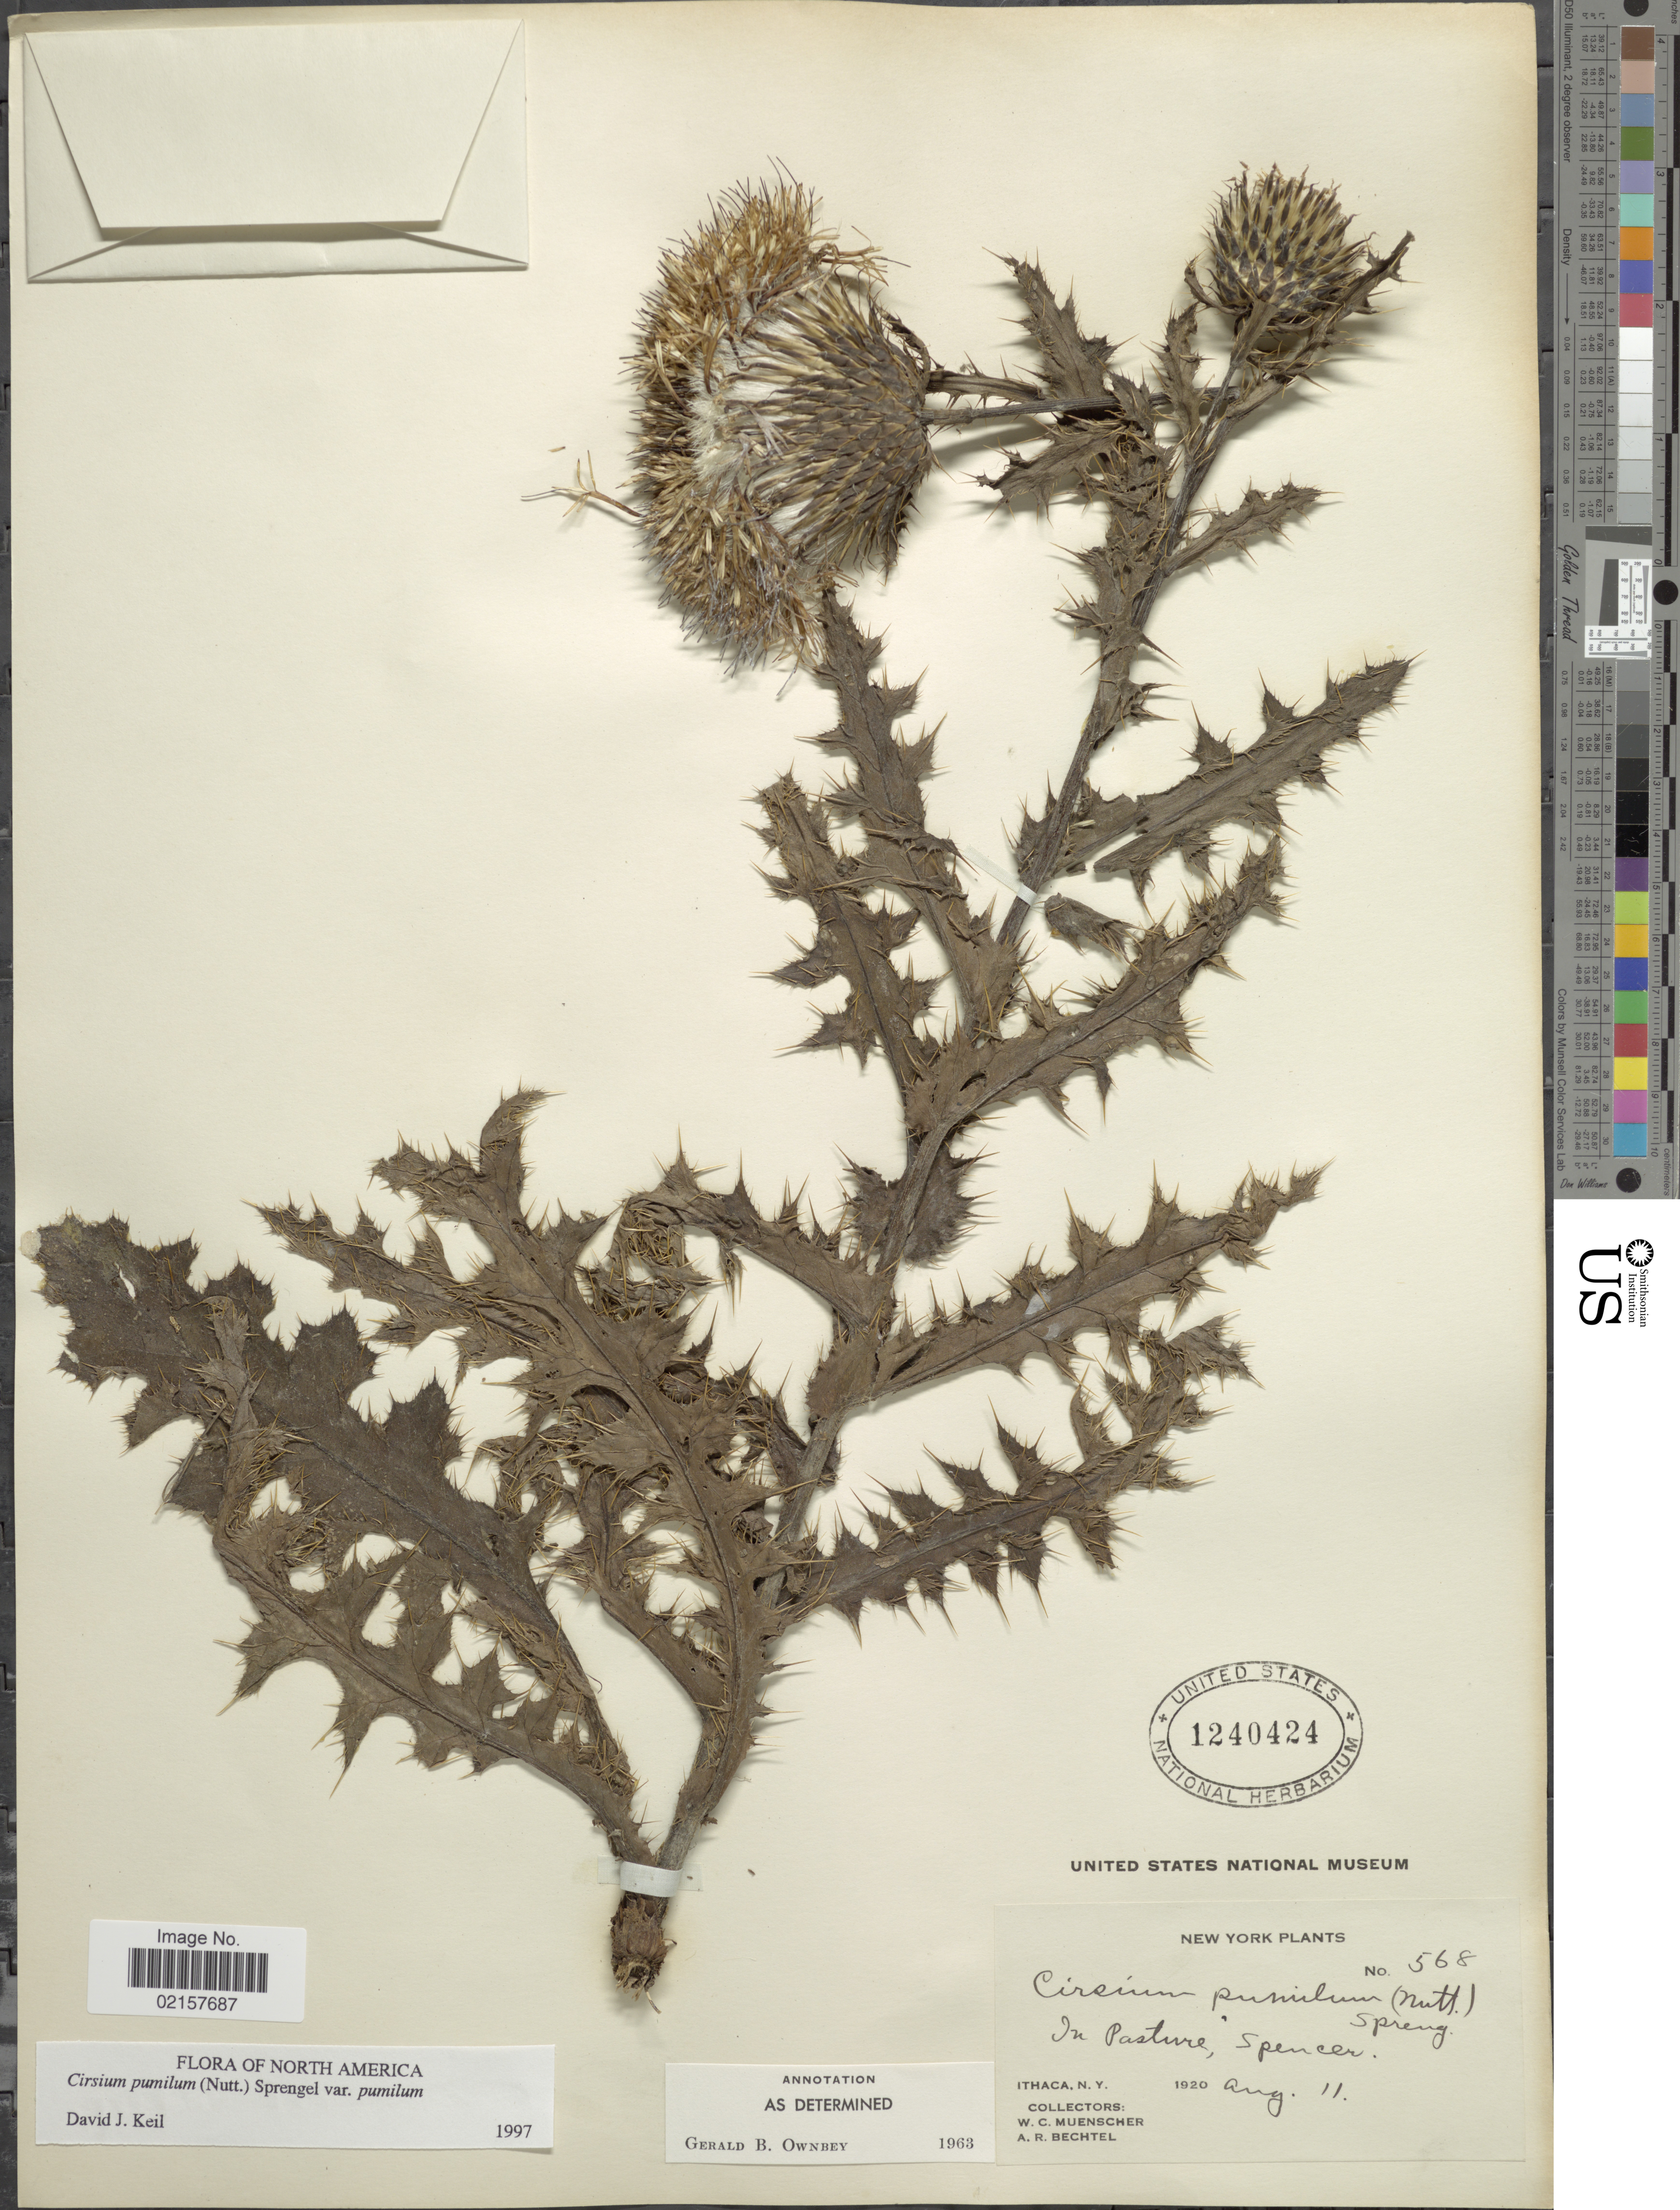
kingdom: Plantae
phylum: Tracheophyta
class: Magnoliopsida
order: Asterales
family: Asteraceae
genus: Cirsium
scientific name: Cirsium pumilum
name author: (Nutt.) Spreng.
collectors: W. Muenscher & A. Bechtel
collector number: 568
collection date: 1920-08-11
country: United States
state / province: New York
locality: Ithaca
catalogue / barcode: US 1240424